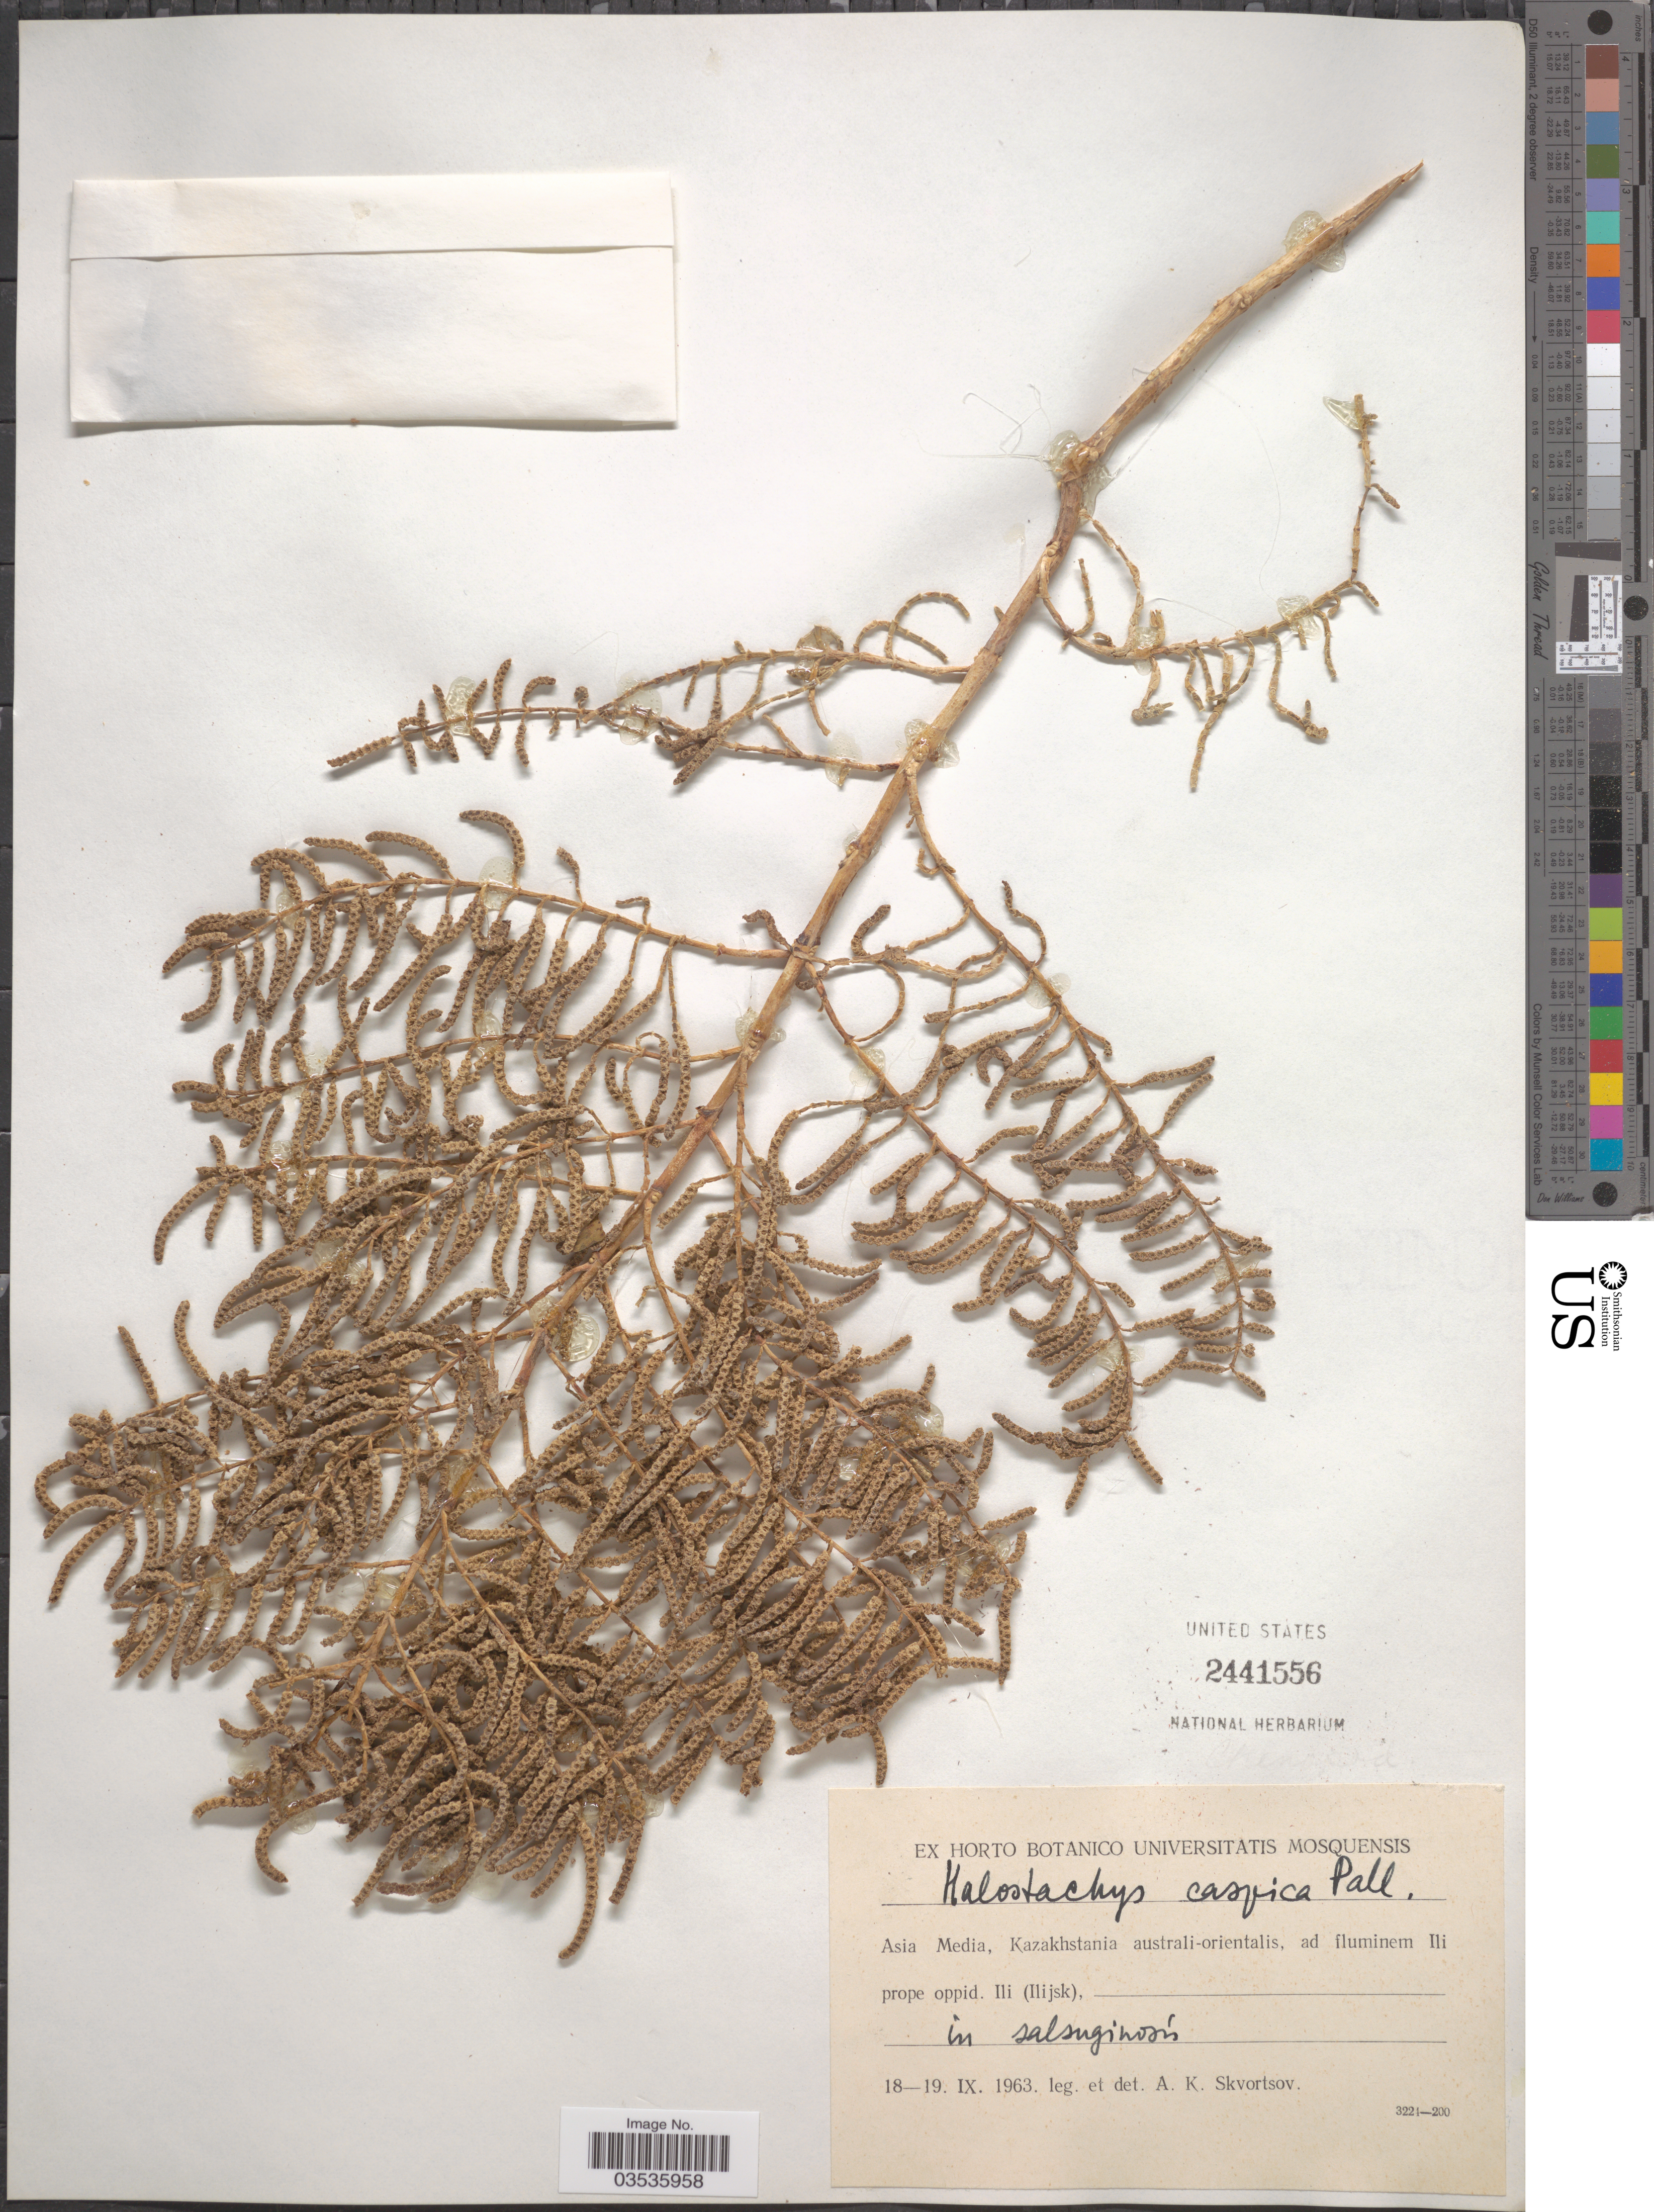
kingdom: Plantae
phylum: Tracheophyta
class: Magnoliopsida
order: Caryophyllales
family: Amaranthaceae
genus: Halostachys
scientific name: Halostachys caspica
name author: C.A. Mey.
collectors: A. K. Skvortsov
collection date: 1963-09-18/1963-09-19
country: Kazakhstan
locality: Asia Media, Kazakhstania australi-orientalis, ad fluminem Ili prope oppid. Ili (Ilijsk).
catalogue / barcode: US 2441556